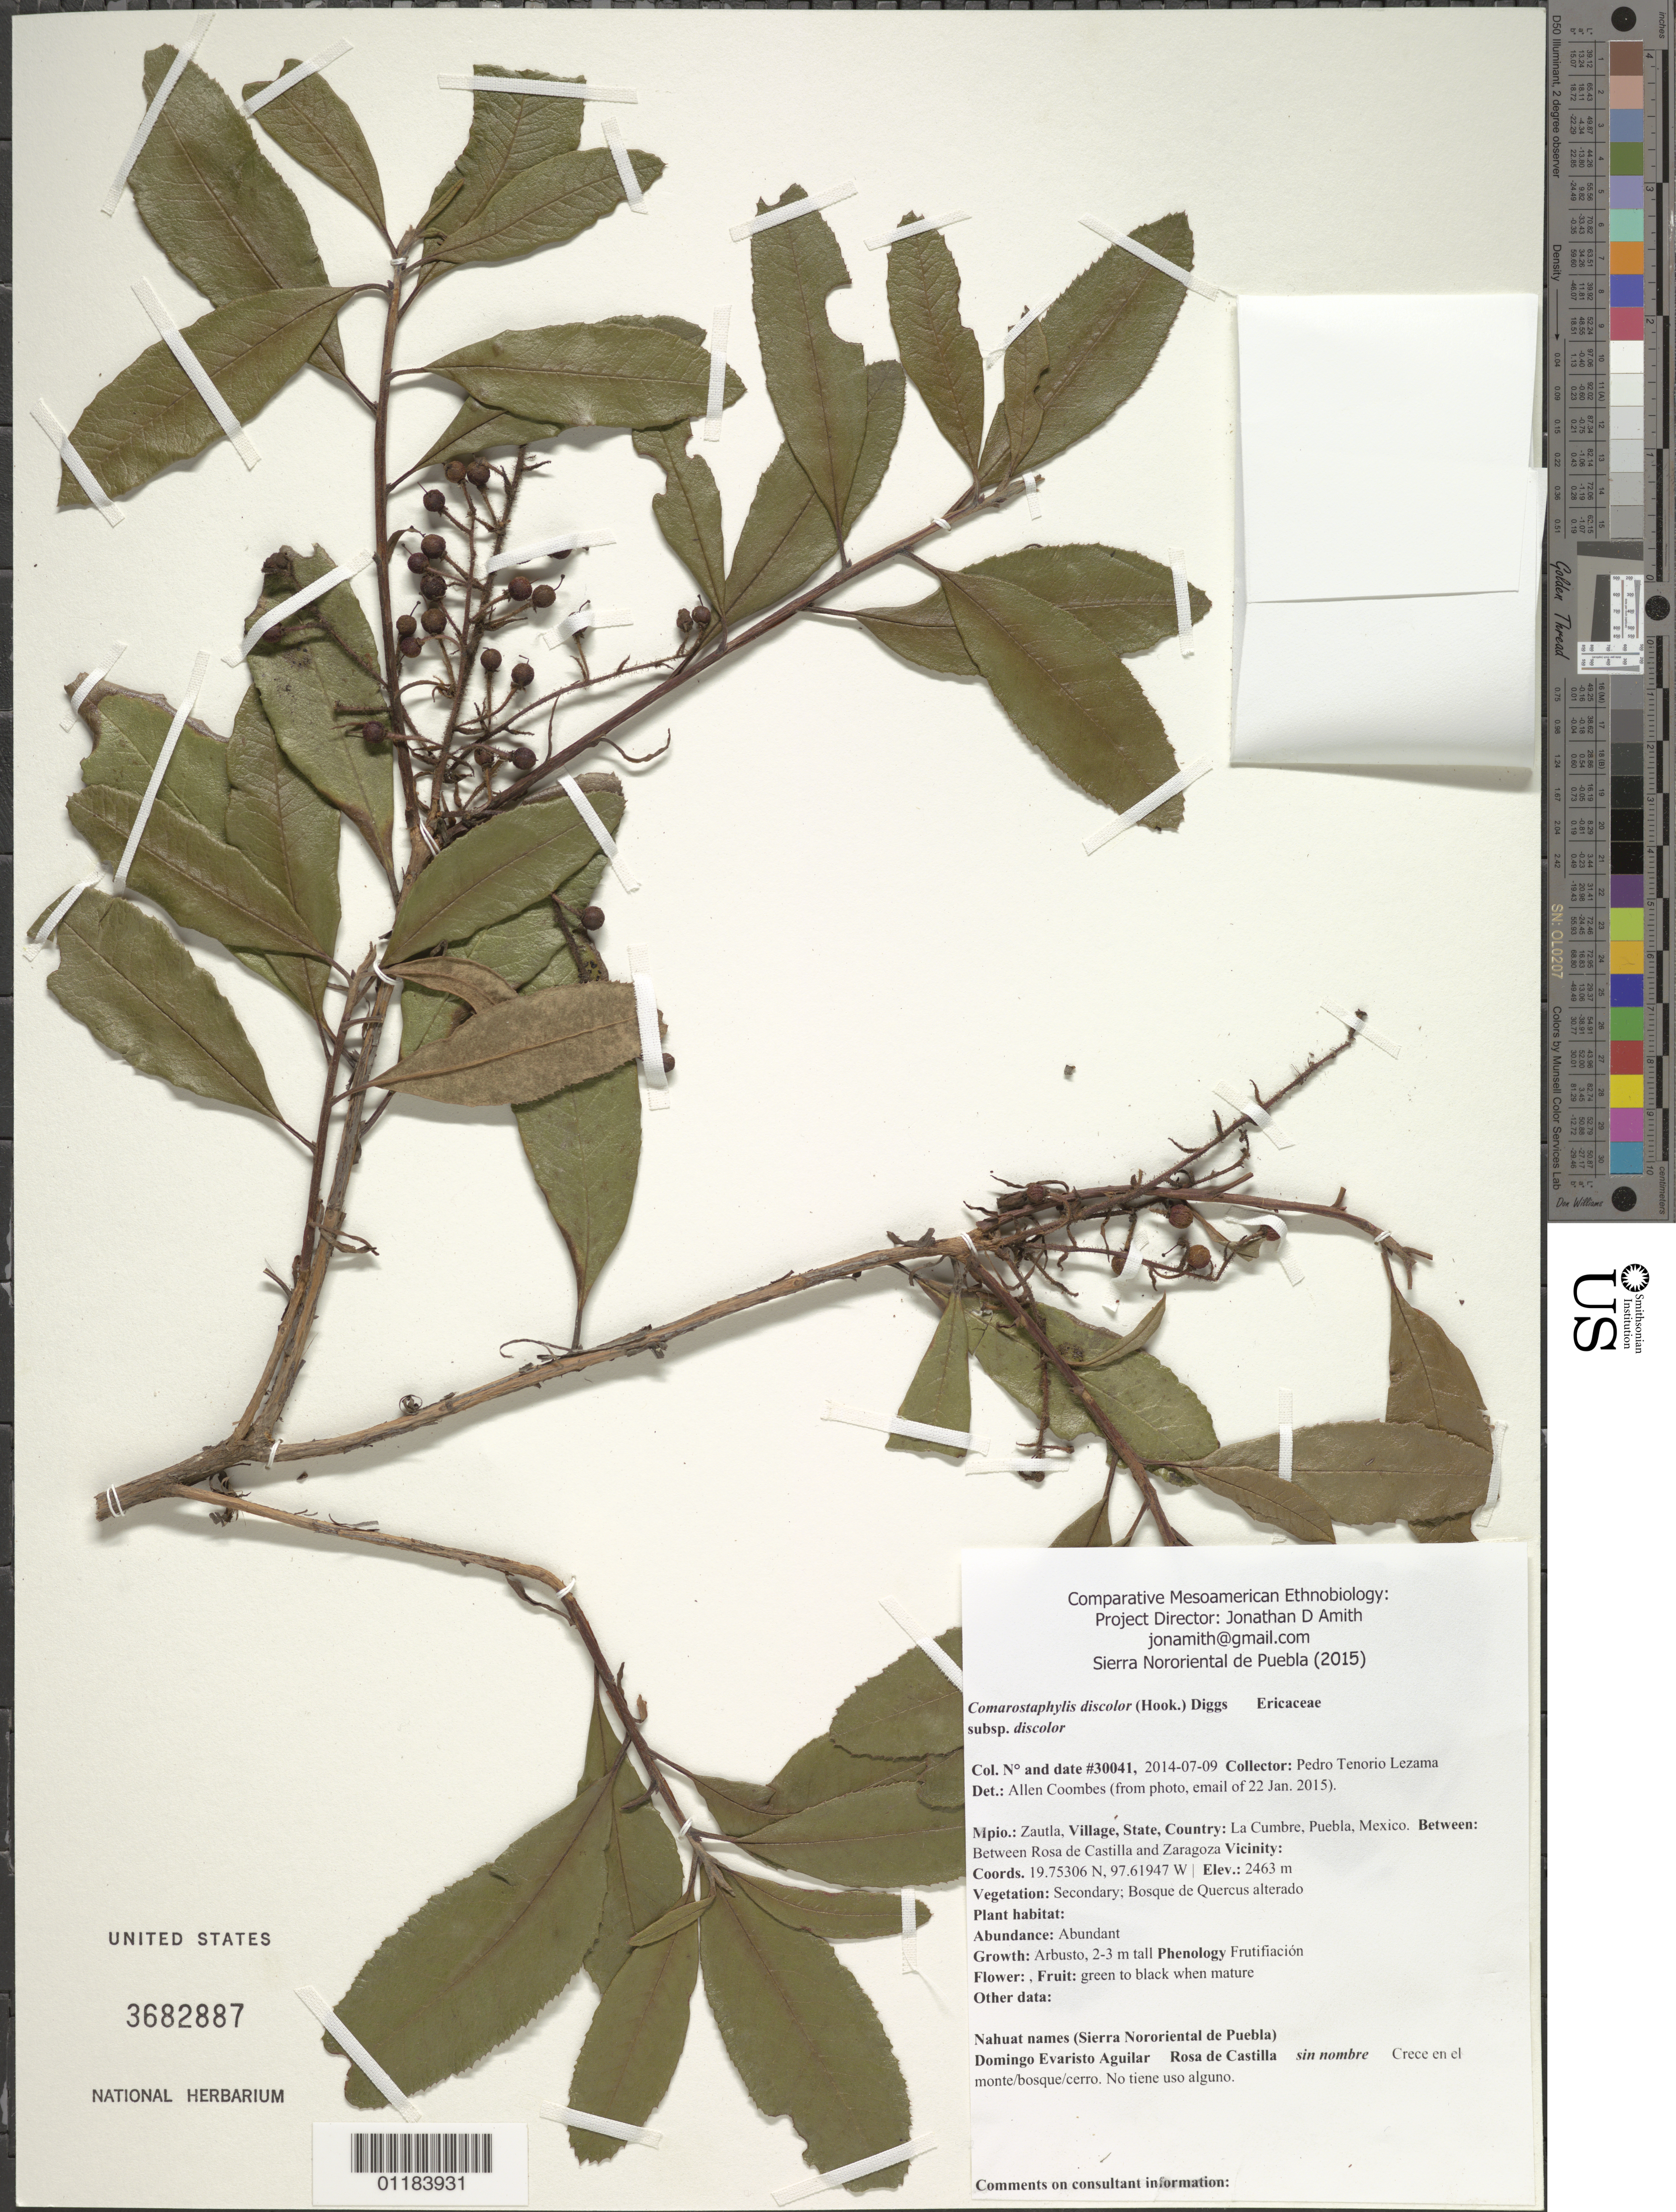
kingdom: Plantae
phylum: Tracheophyta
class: Magnoliopsida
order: Ericales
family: Ericaceae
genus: Comarostaphylis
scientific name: Comarostaphylis discolor subsp. discolor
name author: (Hook.) Diggs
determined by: Coombes, Allen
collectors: P. Tenorio Lezama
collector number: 30041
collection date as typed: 2014-07-09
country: Mexico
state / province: Puebla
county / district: Zautla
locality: La Cumbre, between Rosa de Castilla and Zaragoza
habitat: secondary; bosque de Quercus alterado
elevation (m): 2463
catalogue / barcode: US 3682887